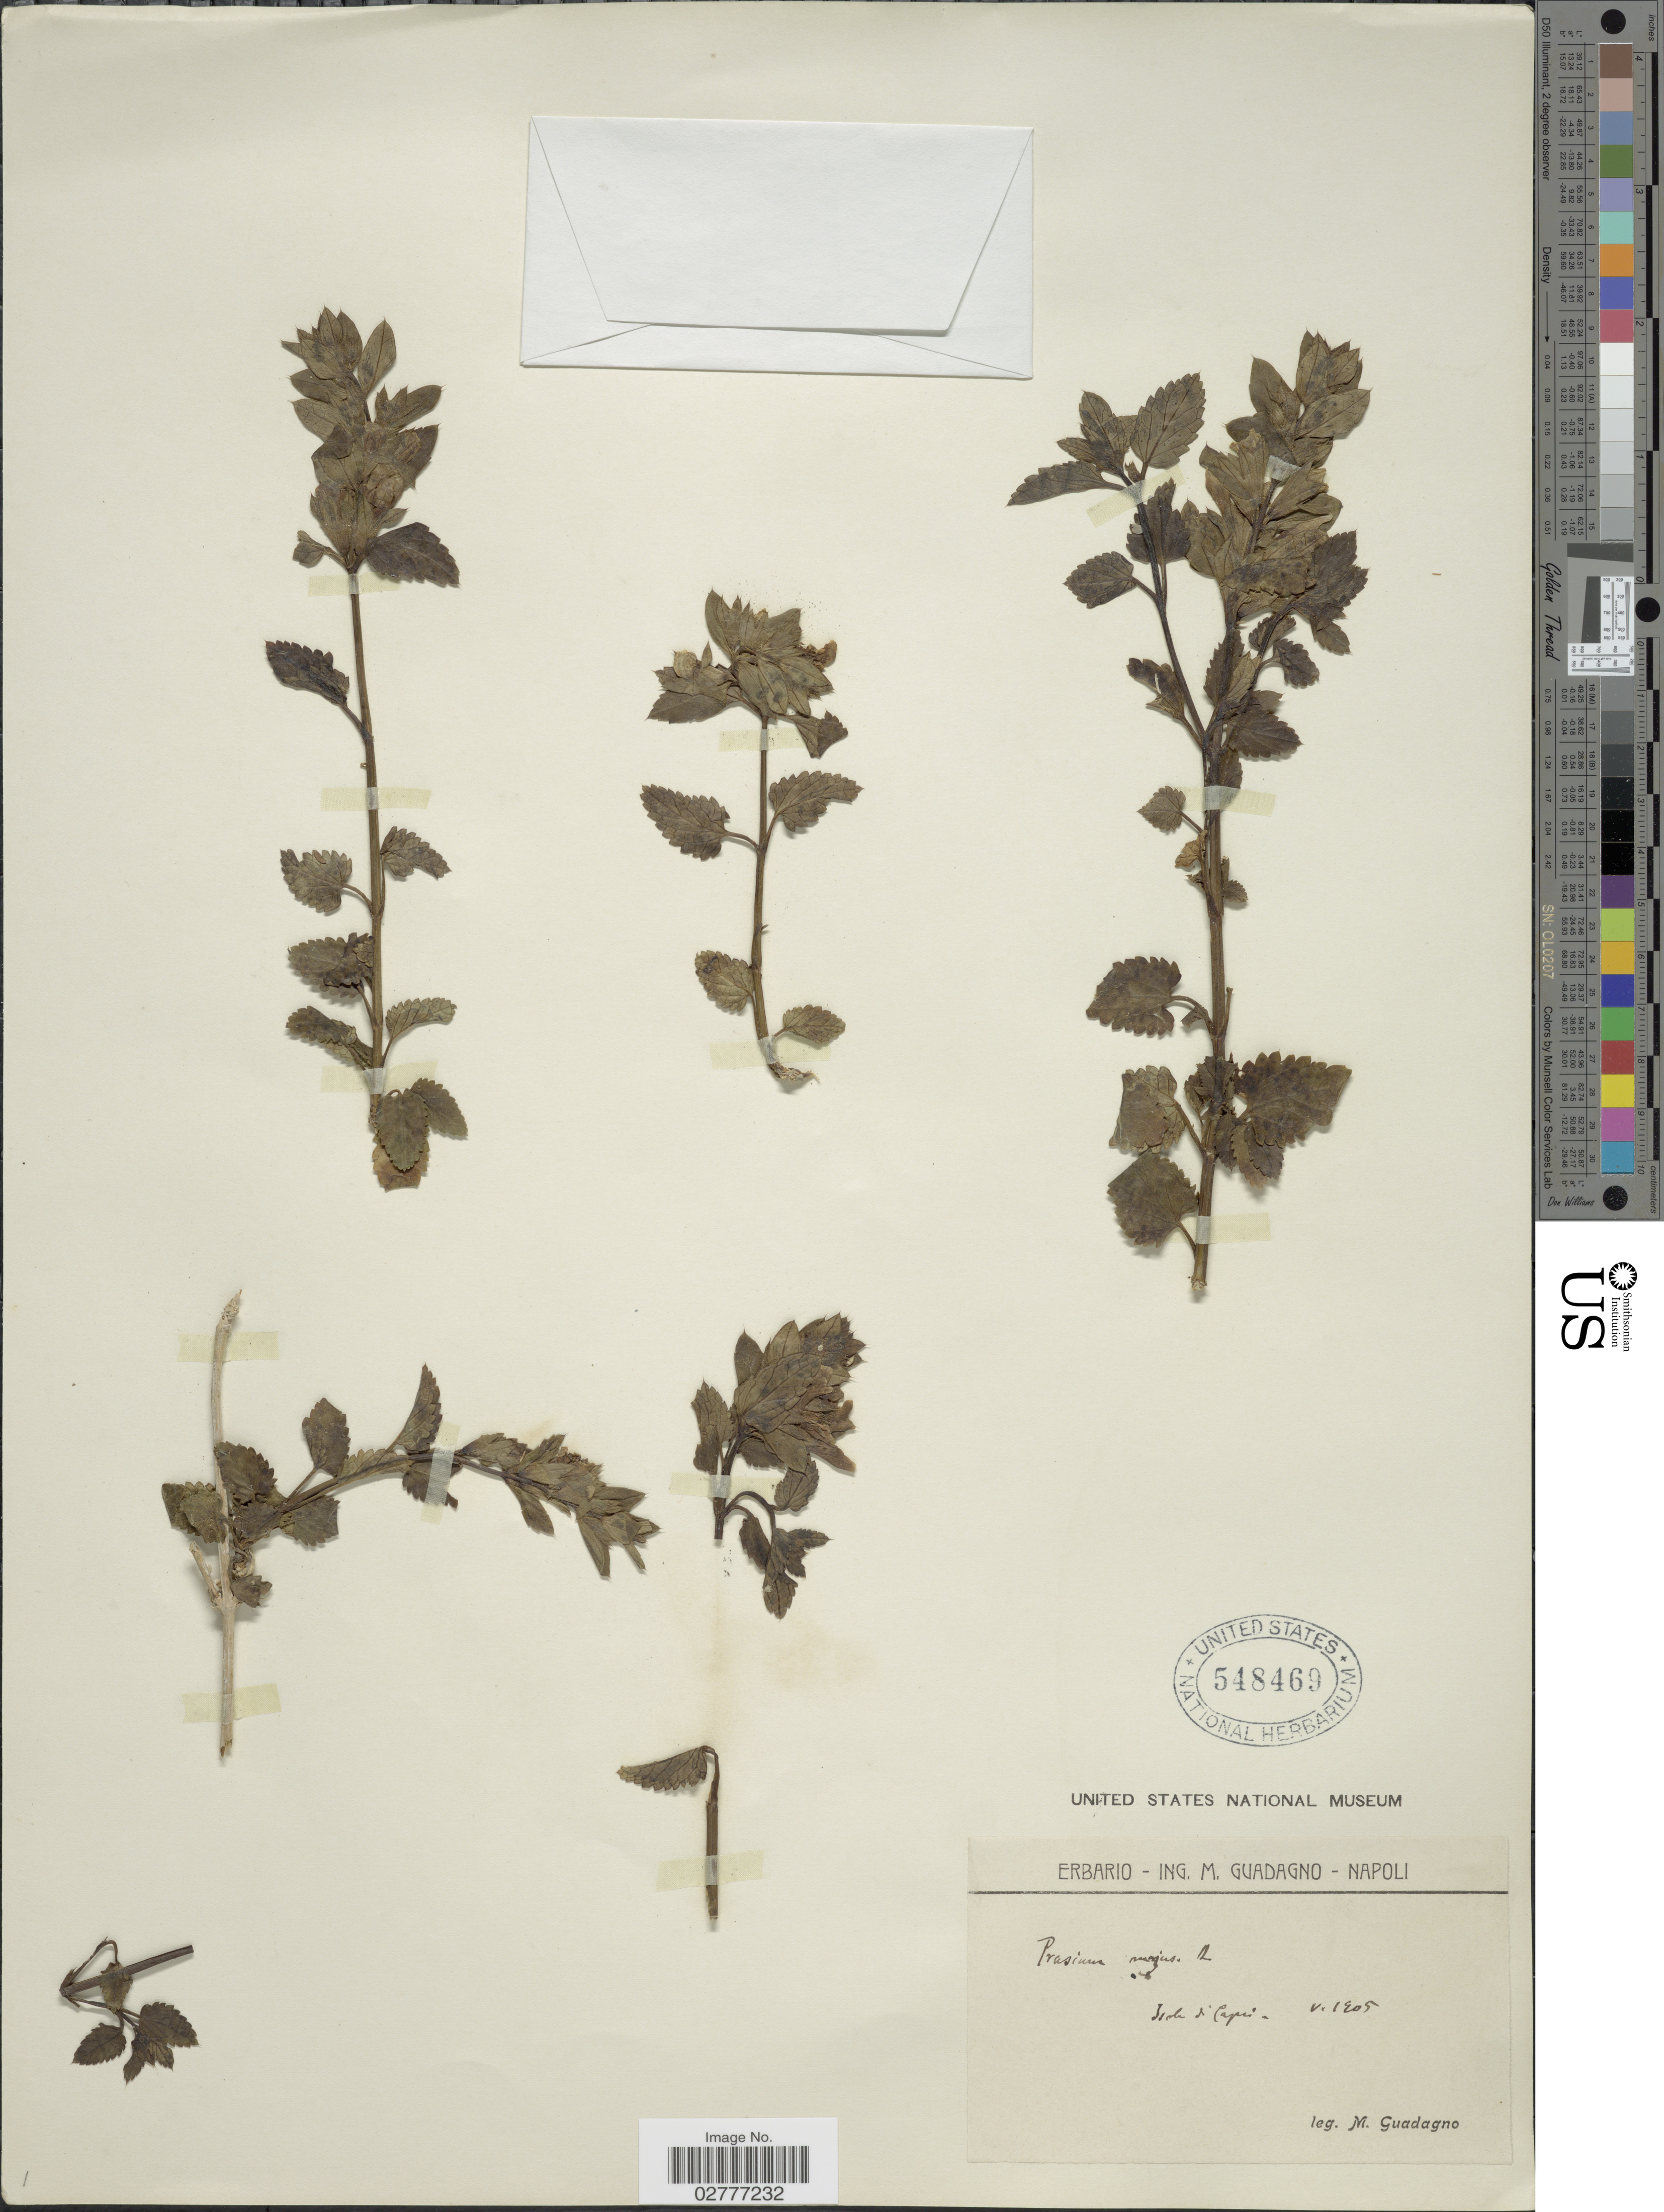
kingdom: Plantae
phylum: Tracheophyta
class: Magnoliopsida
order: Lamiales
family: Lamiaceae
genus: Prasium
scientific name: Prasium majus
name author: L.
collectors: M. Guadagno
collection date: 1905-05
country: Italy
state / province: Campania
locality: Isola d'Capri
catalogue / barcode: US 548469